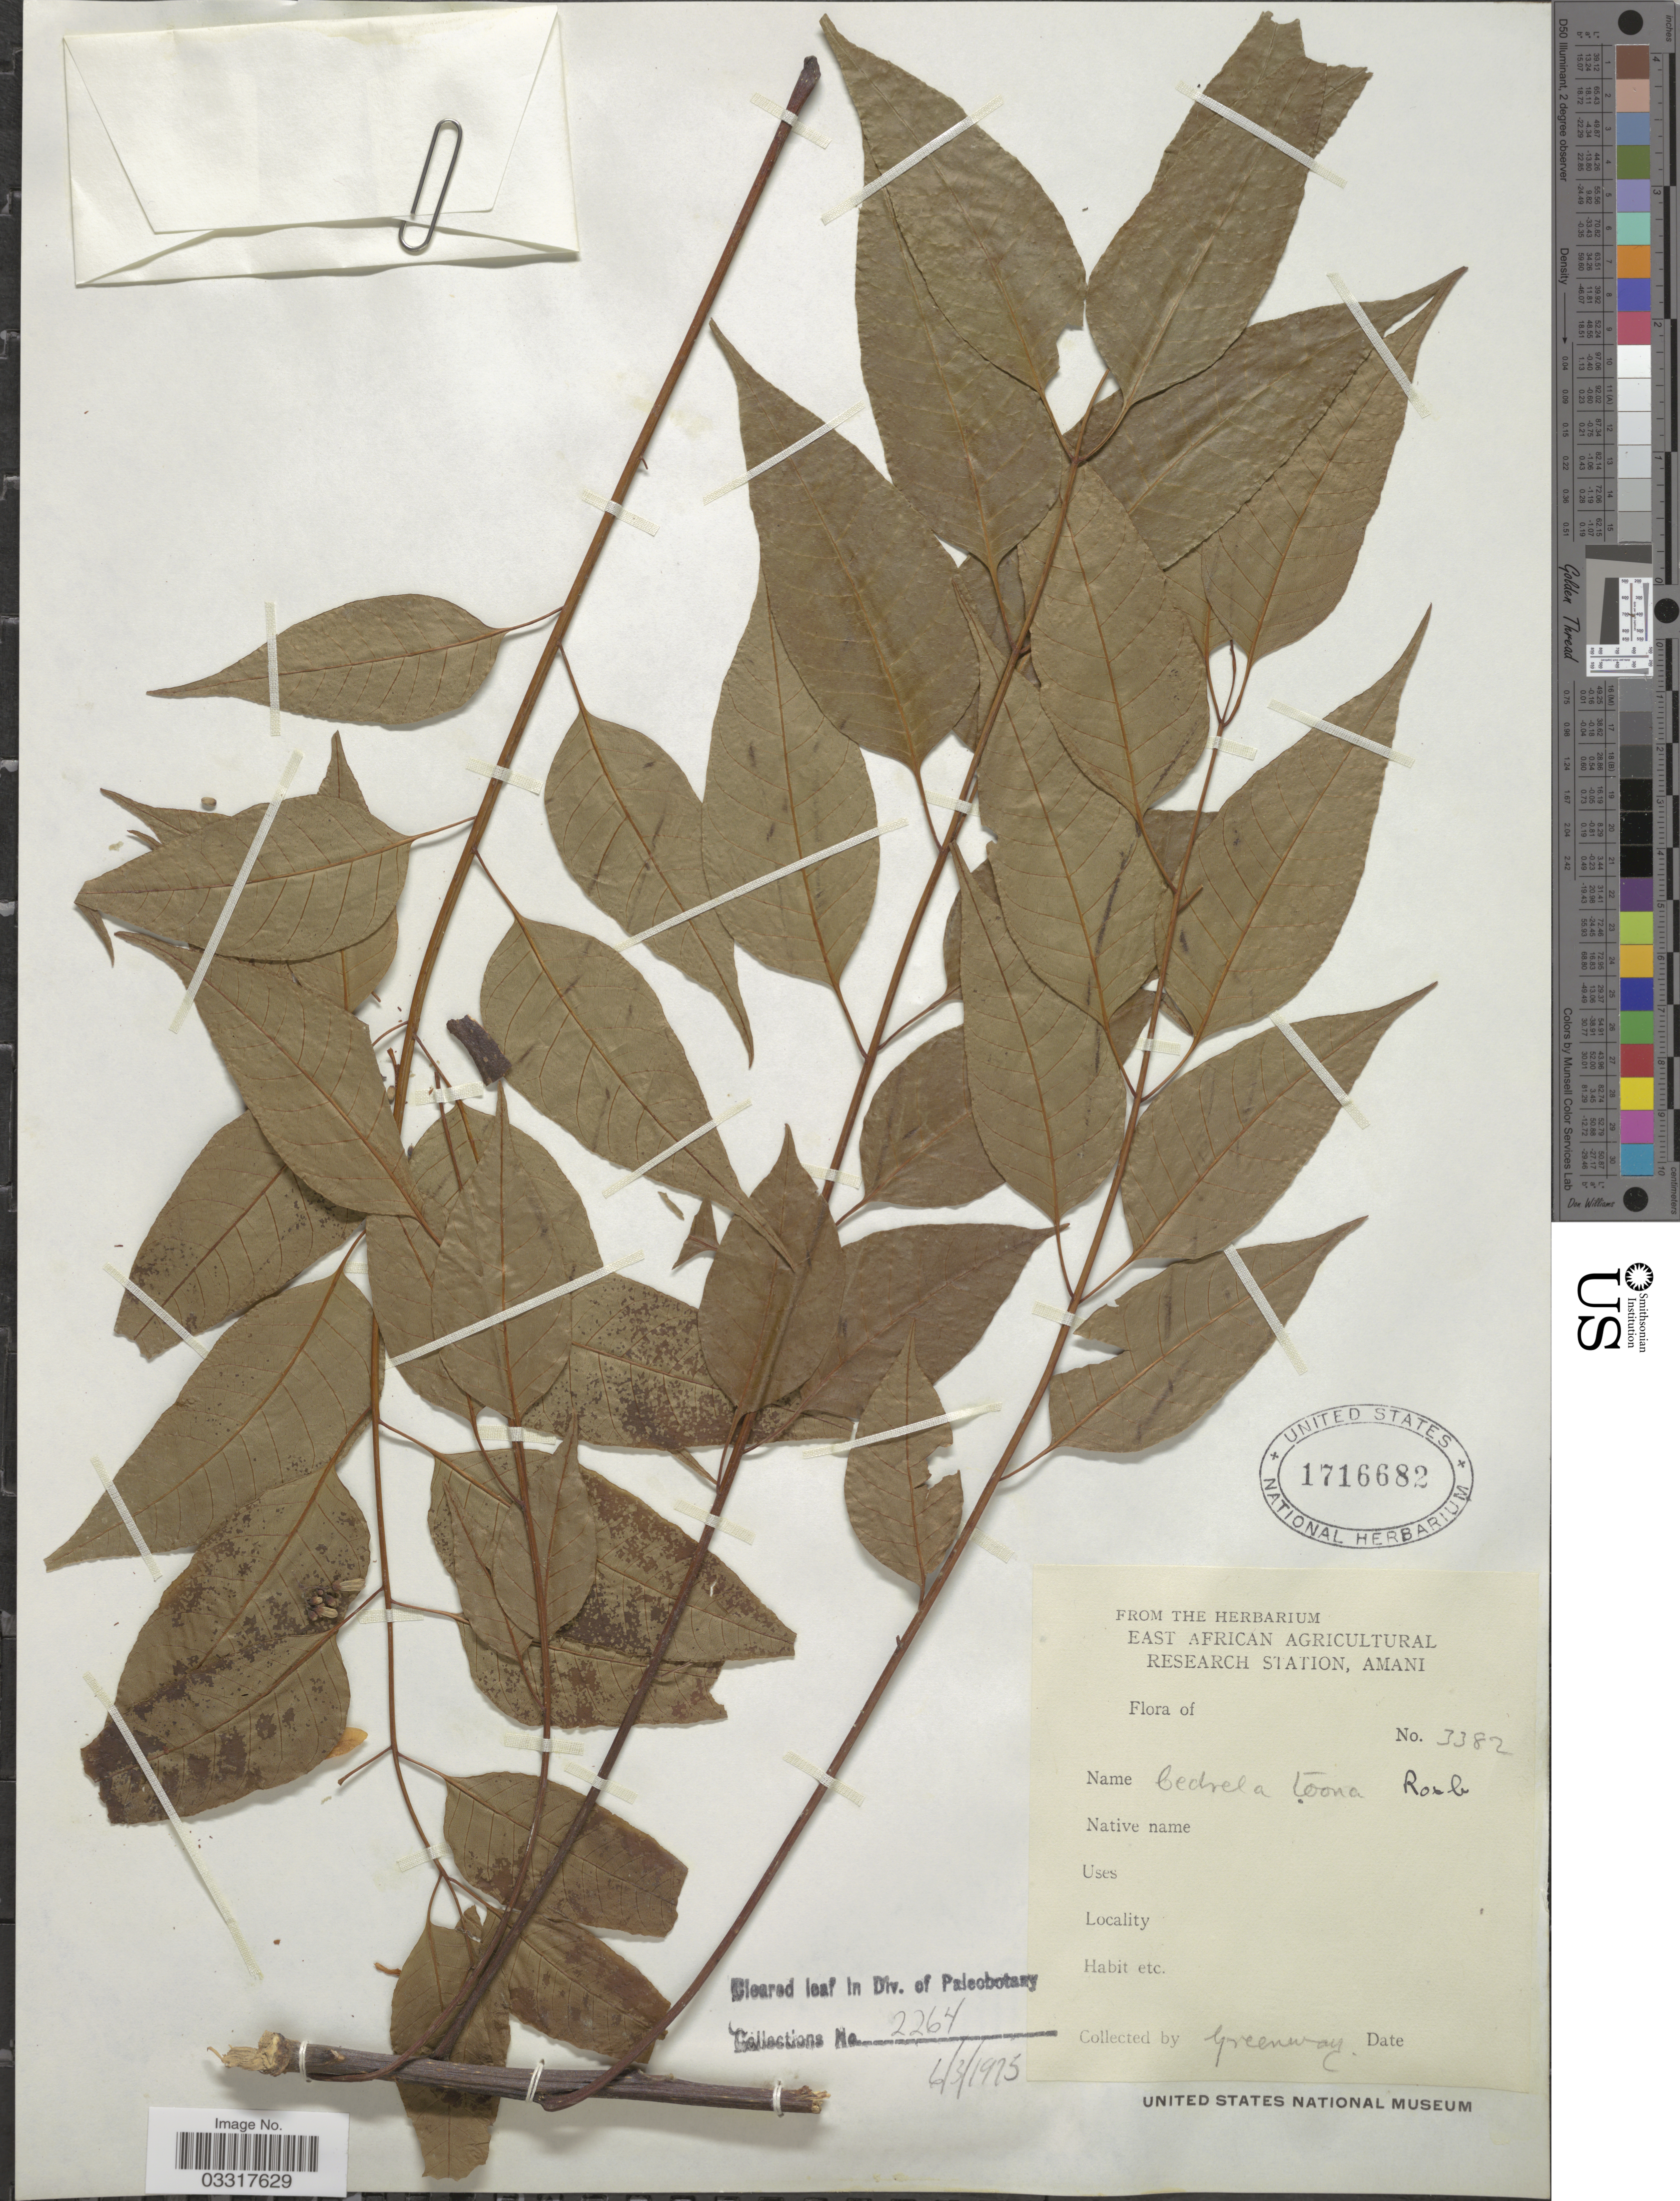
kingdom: Plantae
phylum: Tracheophyta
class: Magnoliopsida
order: Sapindales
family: Meliaceae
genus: Toona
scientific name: Toona ciliata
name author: M. Roem.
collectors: Greenway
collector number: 3382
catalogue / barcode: US 1716682